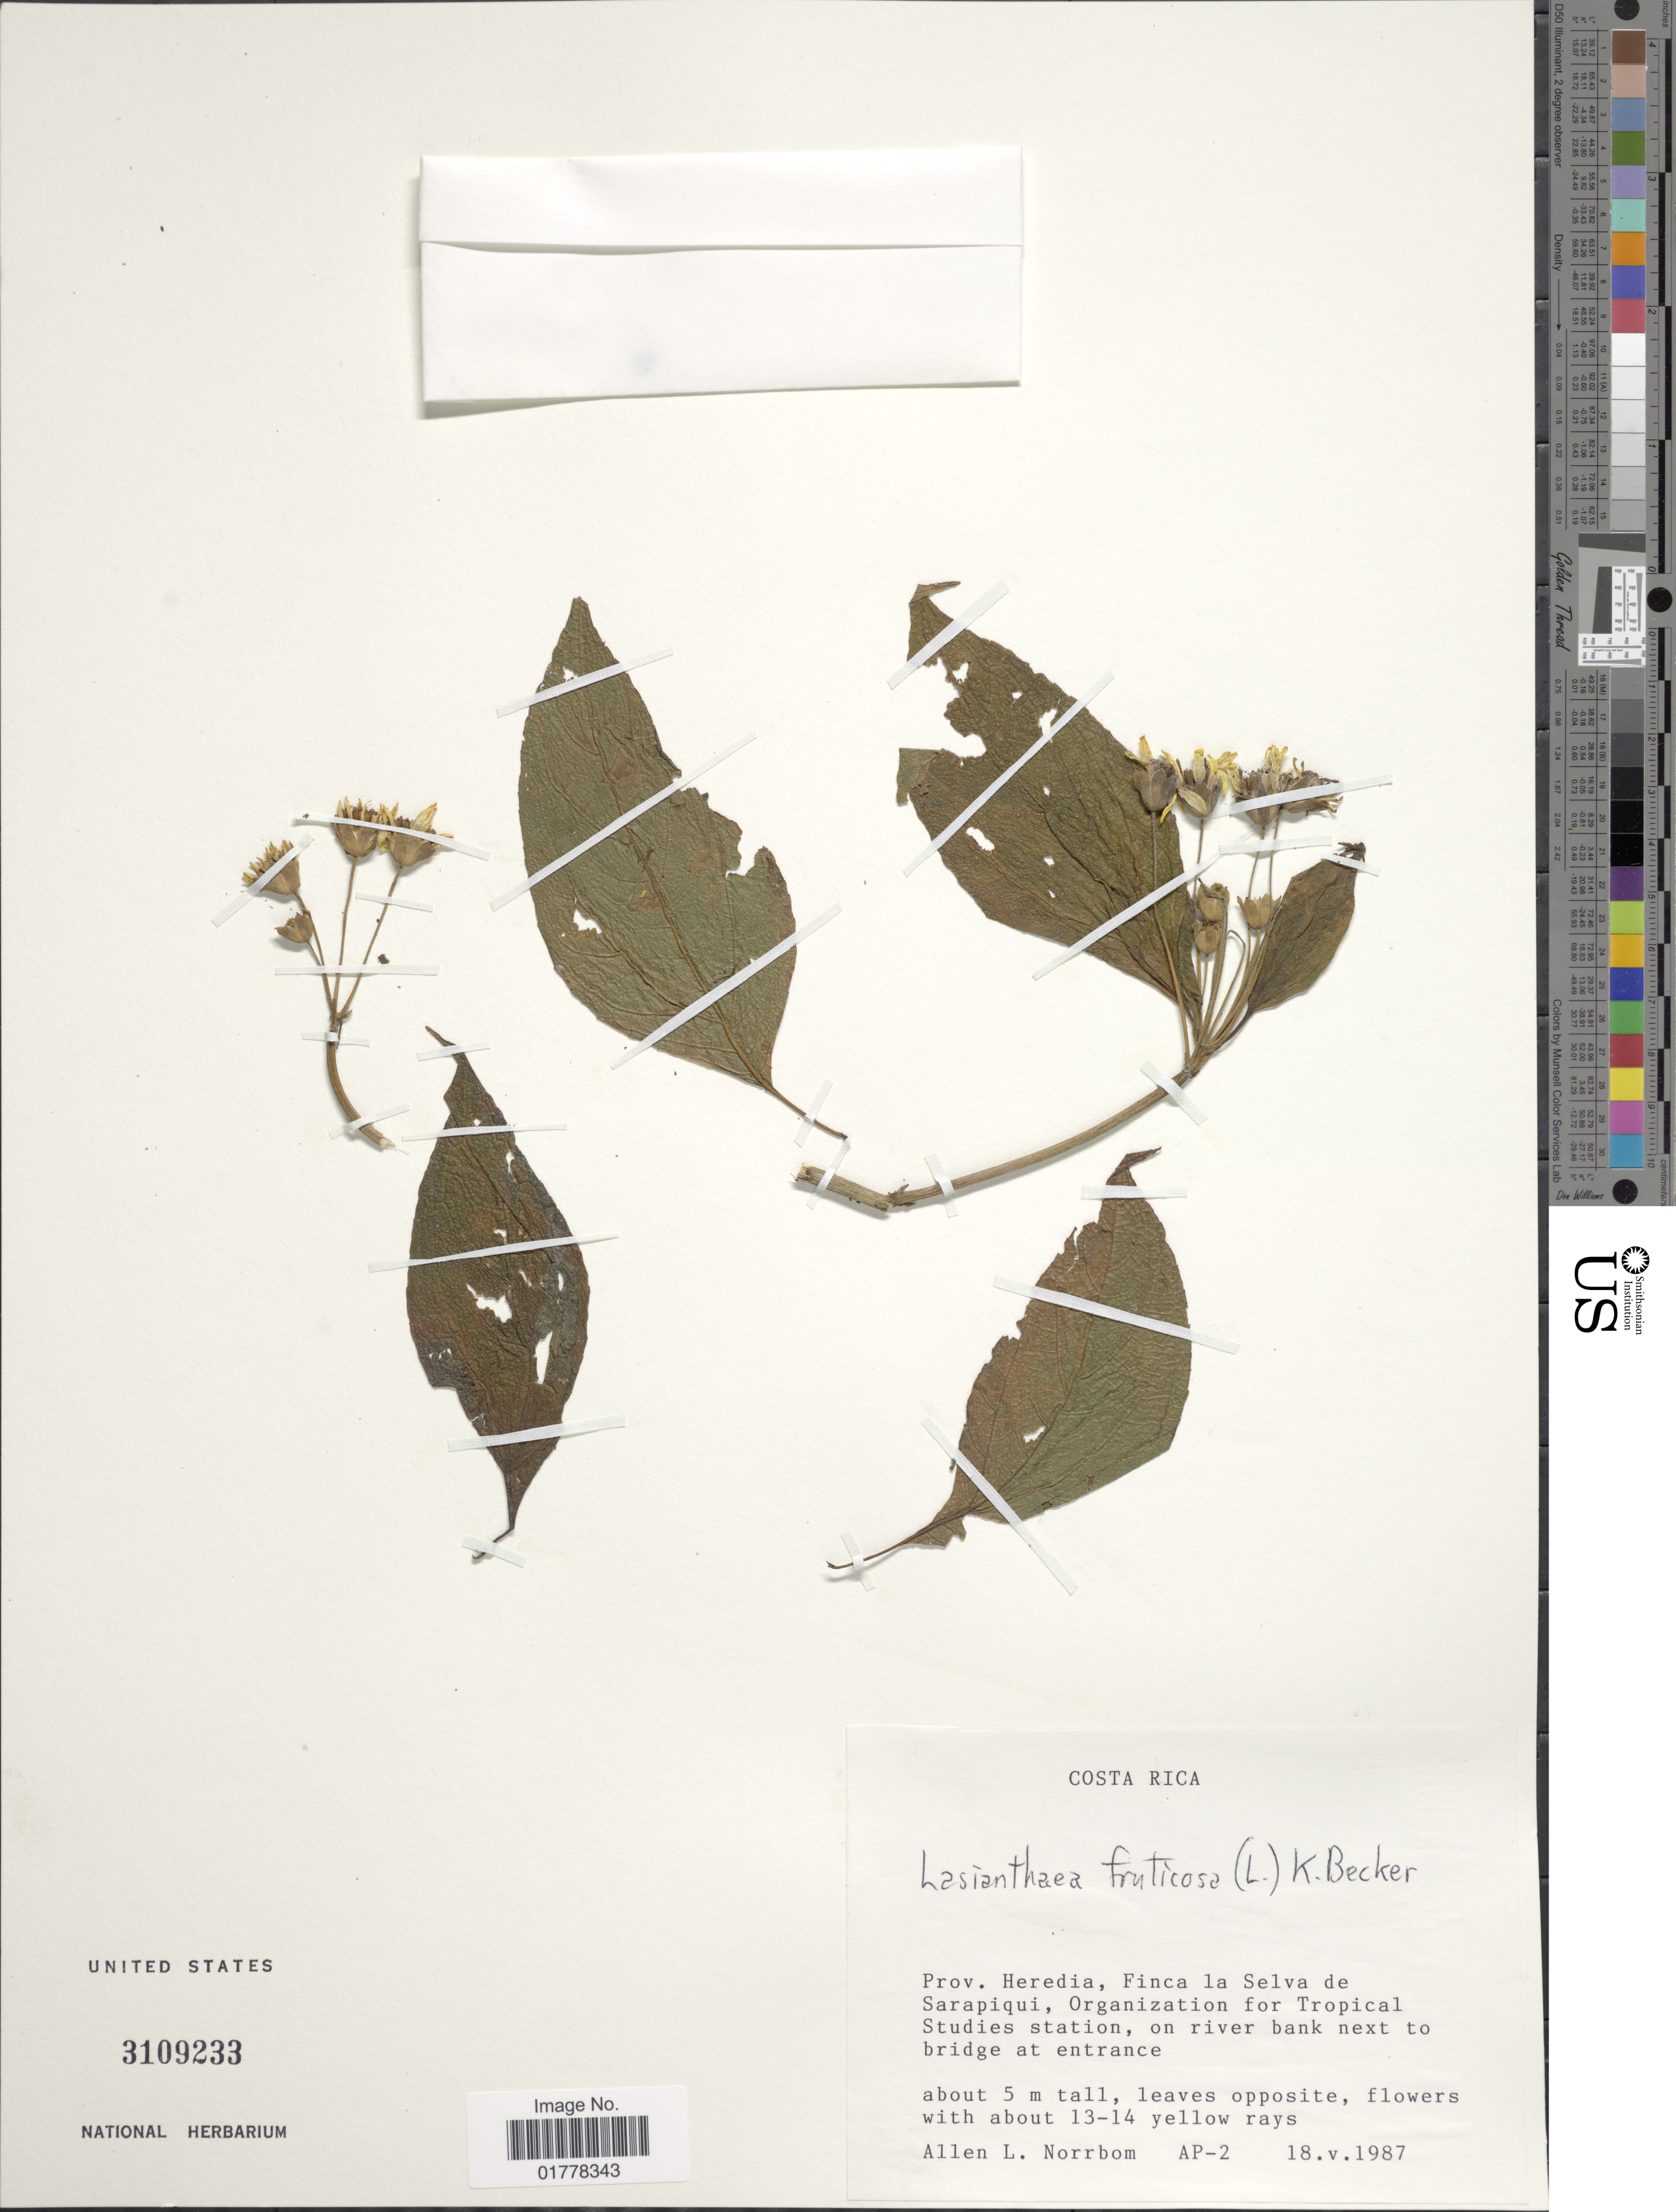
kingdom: Plantae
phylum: Tracheophyta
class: Magnoliopsida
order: Asterales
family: Asteraceae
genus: Lasianthaea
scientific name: Lasianthaea fruticosa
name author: (L.) K.M. Becker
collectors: A. L. Norrbom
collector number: AP-2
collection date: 1987-05-18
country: Costa Rica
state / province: Heredia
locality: Prov. Heredia, Finca la Selva de Sarapique, Organization for Tropical Studies station, on river bank next to bridge at entrance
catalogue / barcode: US 3109233